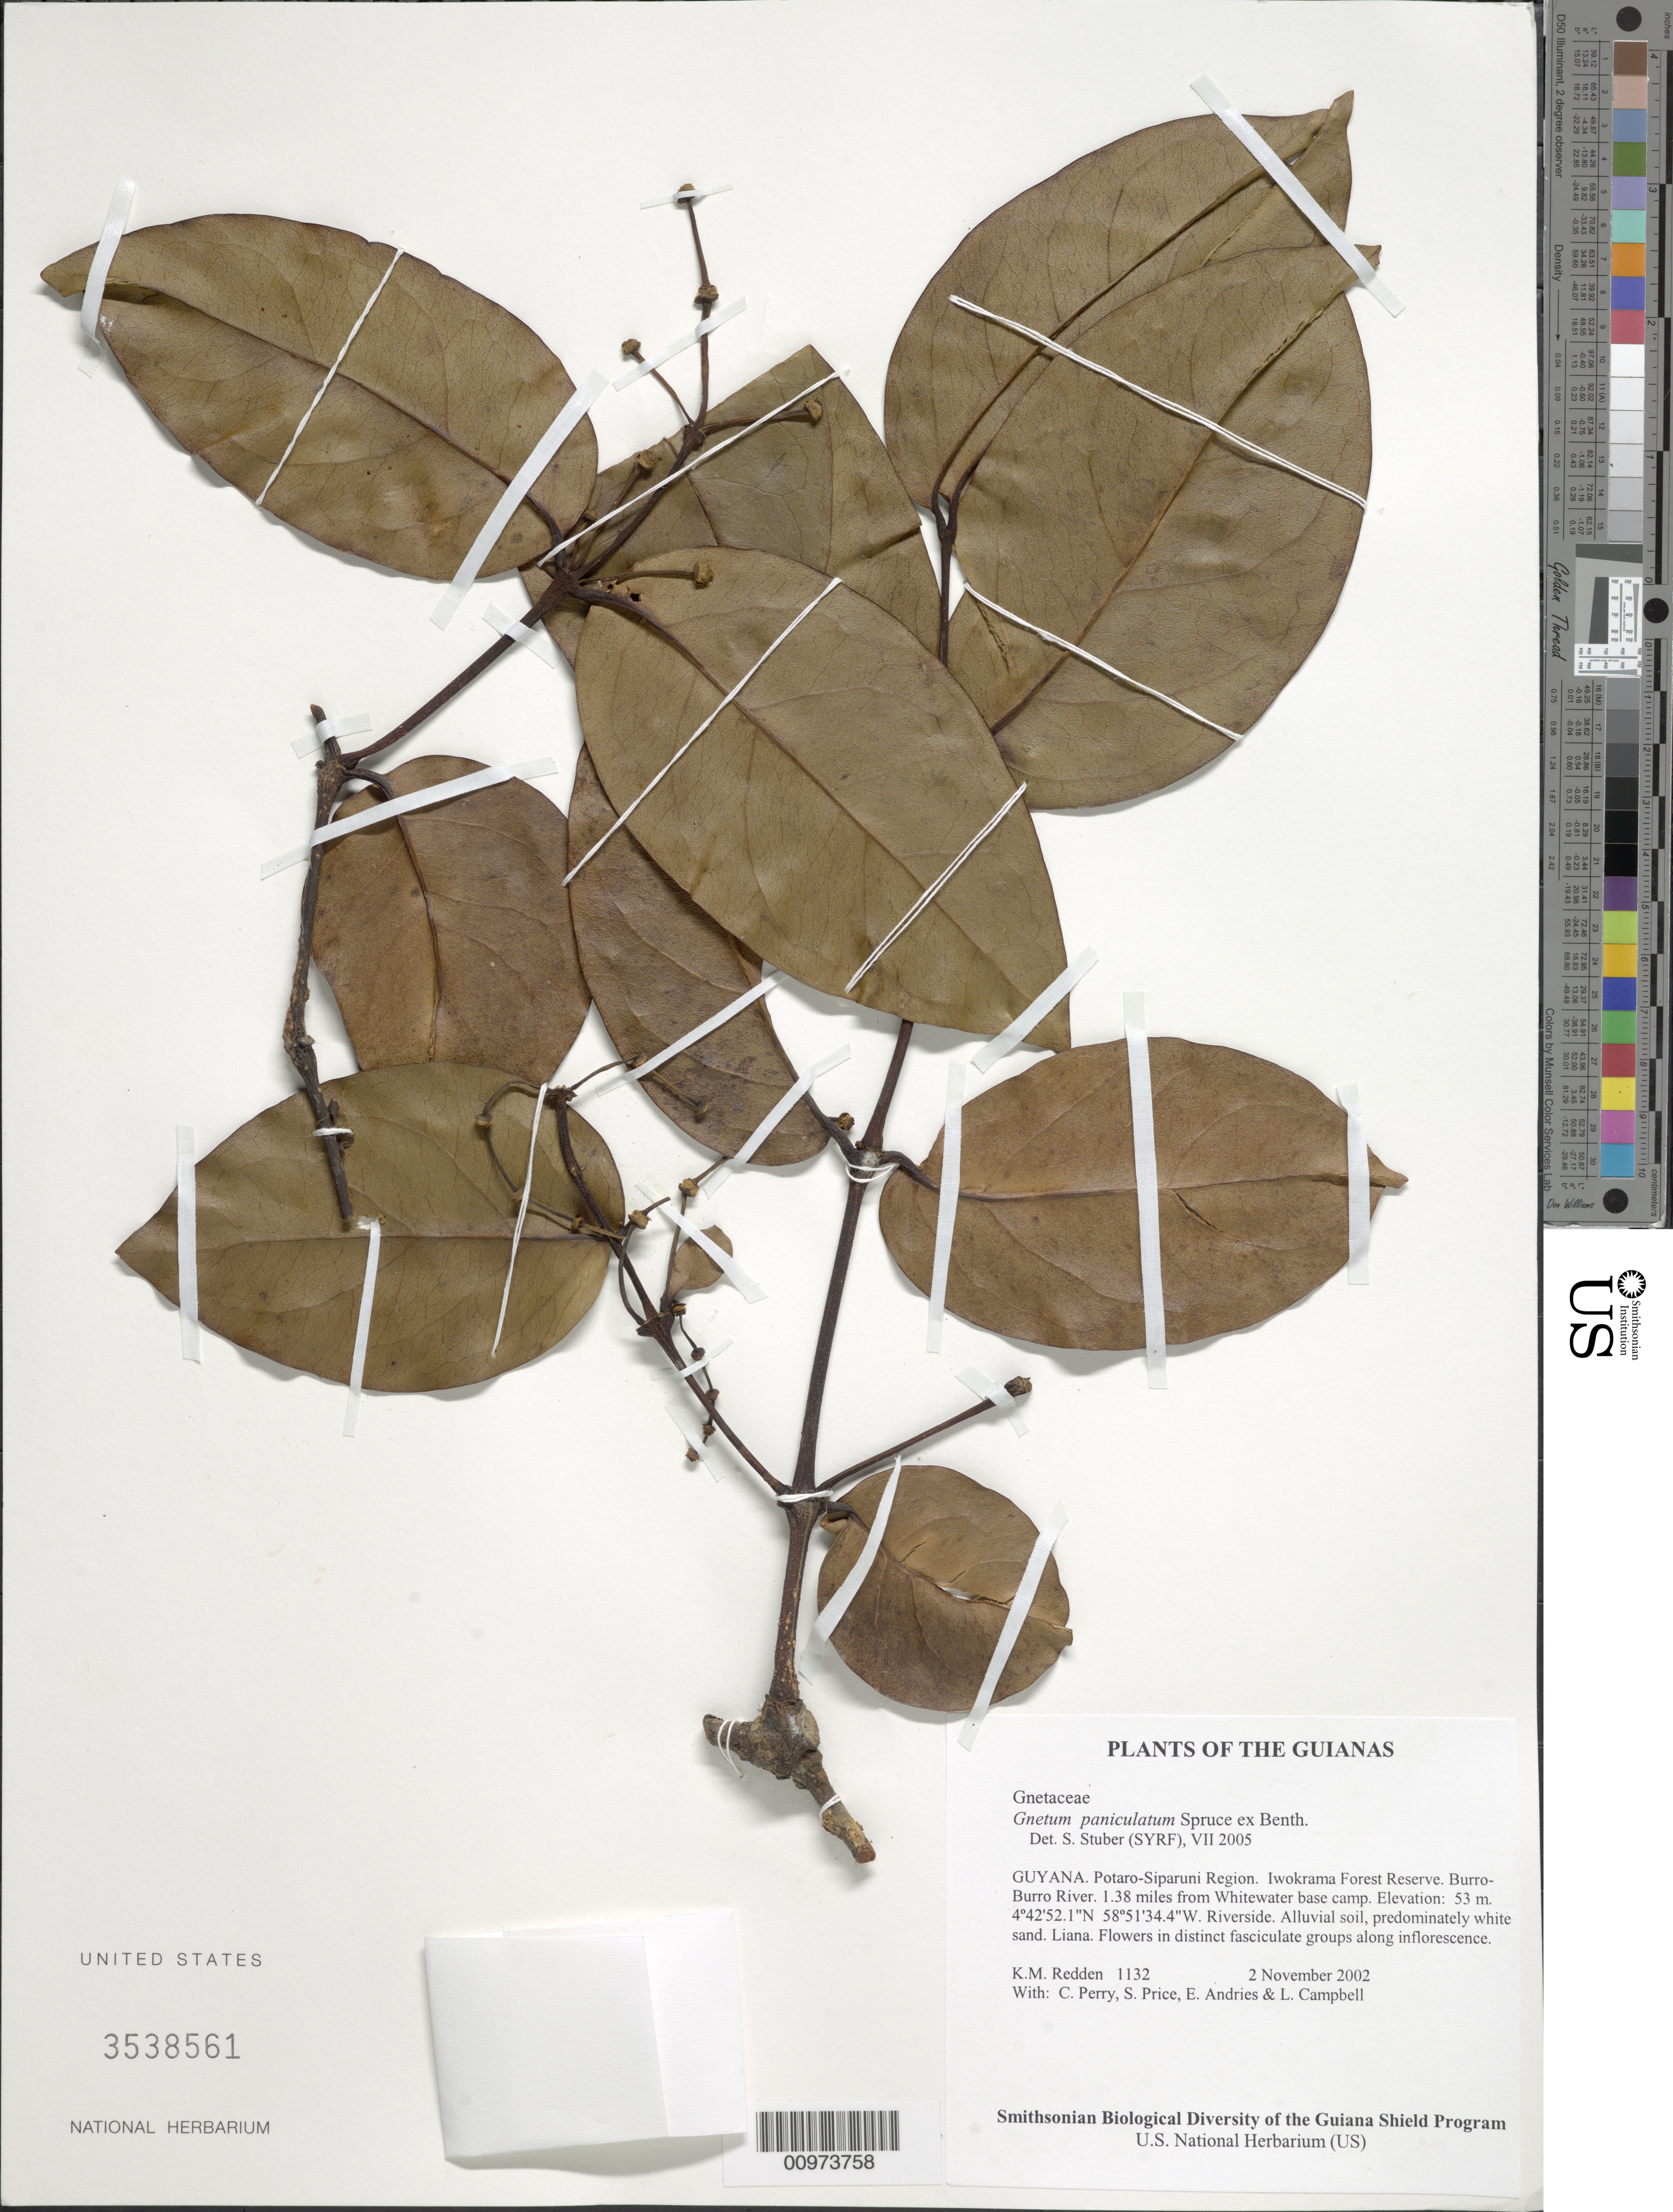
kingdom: Plantae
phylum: Tracheophyta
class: Gnetopsida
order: Gnetales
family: Gnetaceae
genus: Gnetum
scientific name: Gnetum paniculatum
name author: Spruce ex Benth.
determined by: Stuber, S.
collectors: K. M. Redden, C. Perry, S. Price, E. Andries & L. Campbell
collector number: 1132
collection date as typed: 2 November 2002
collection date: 2002-11-02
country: Guyana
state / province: Potaro-Siparuni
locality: Iwokrama Forest Reserve. Burro-Burro River. 1.38 miles from Whitewater base camp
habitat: Riverside. Alluvial soil, predominately white sand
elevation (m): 53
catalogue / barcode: US 3538561